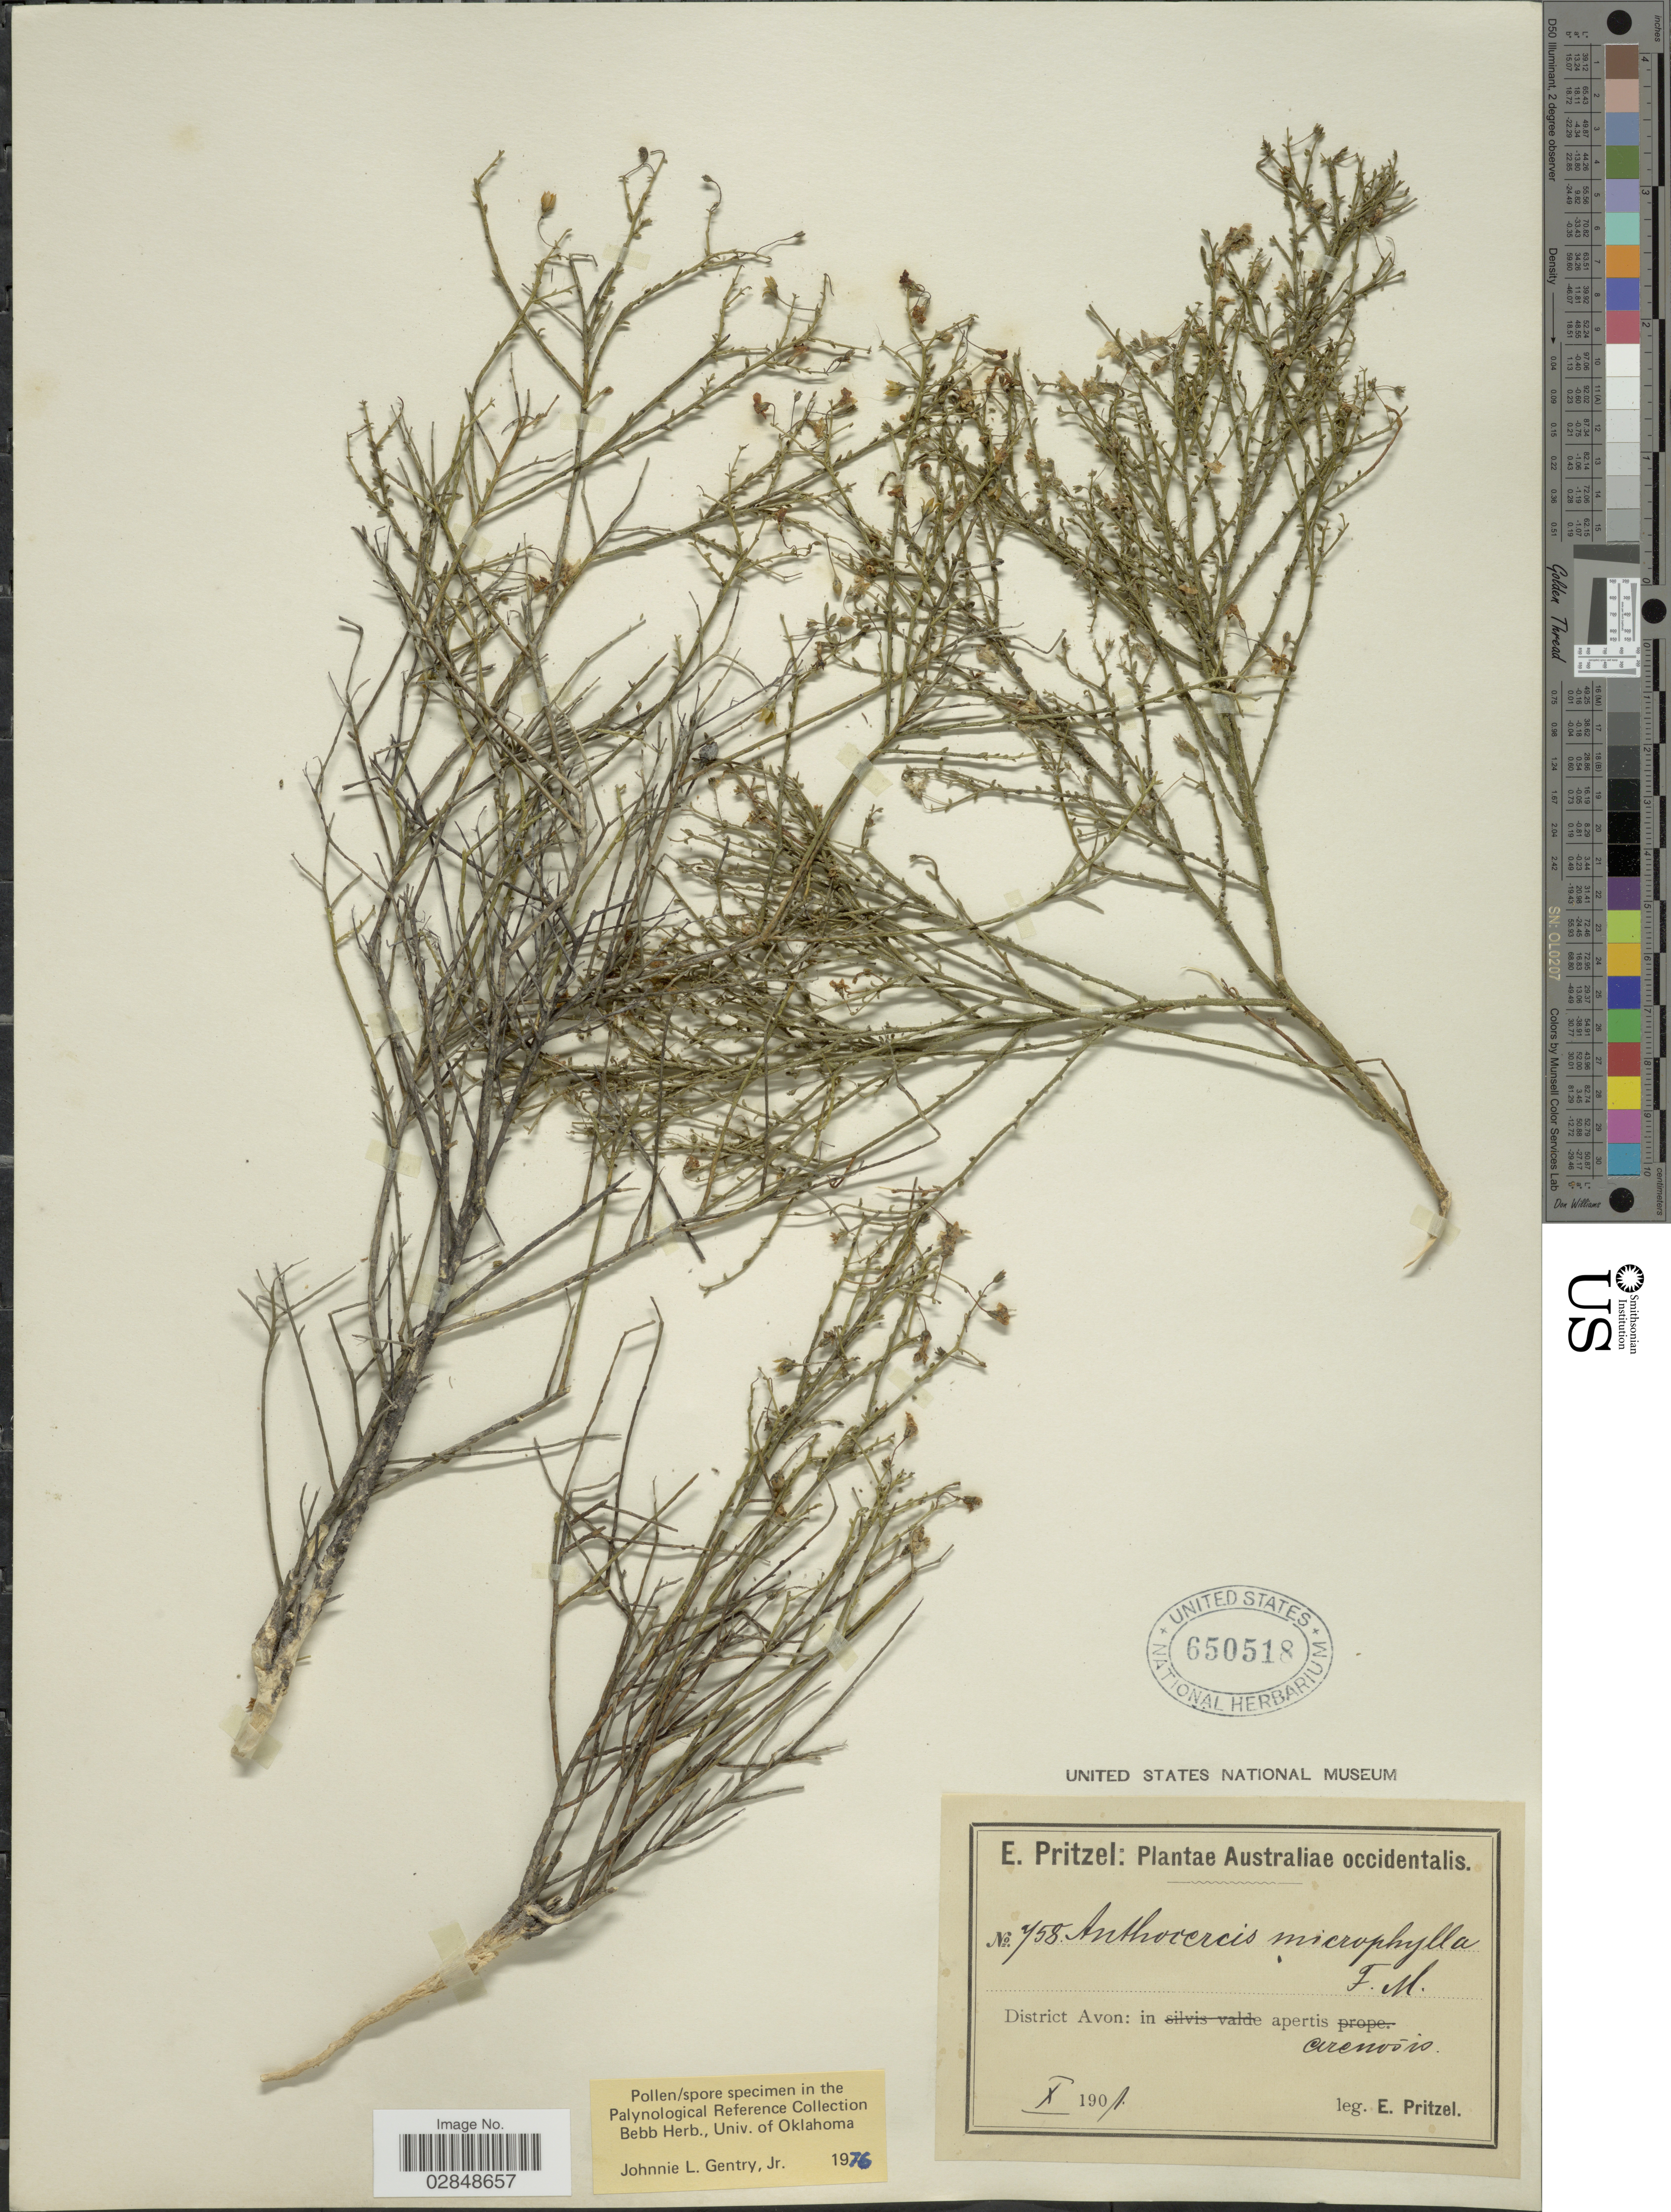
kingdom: Plantae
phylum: Tracheophyta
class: Magnoliopsida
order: Solanales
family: Solanaceae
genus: Cyphanthera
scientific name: Cyphanthera microphylla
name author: Miers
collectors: E. G. Pritzel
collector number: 758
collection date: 1901-10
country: Australia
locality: Australiae occidentalis. District Avon: in apertis arenosis.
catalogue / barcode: US 650518